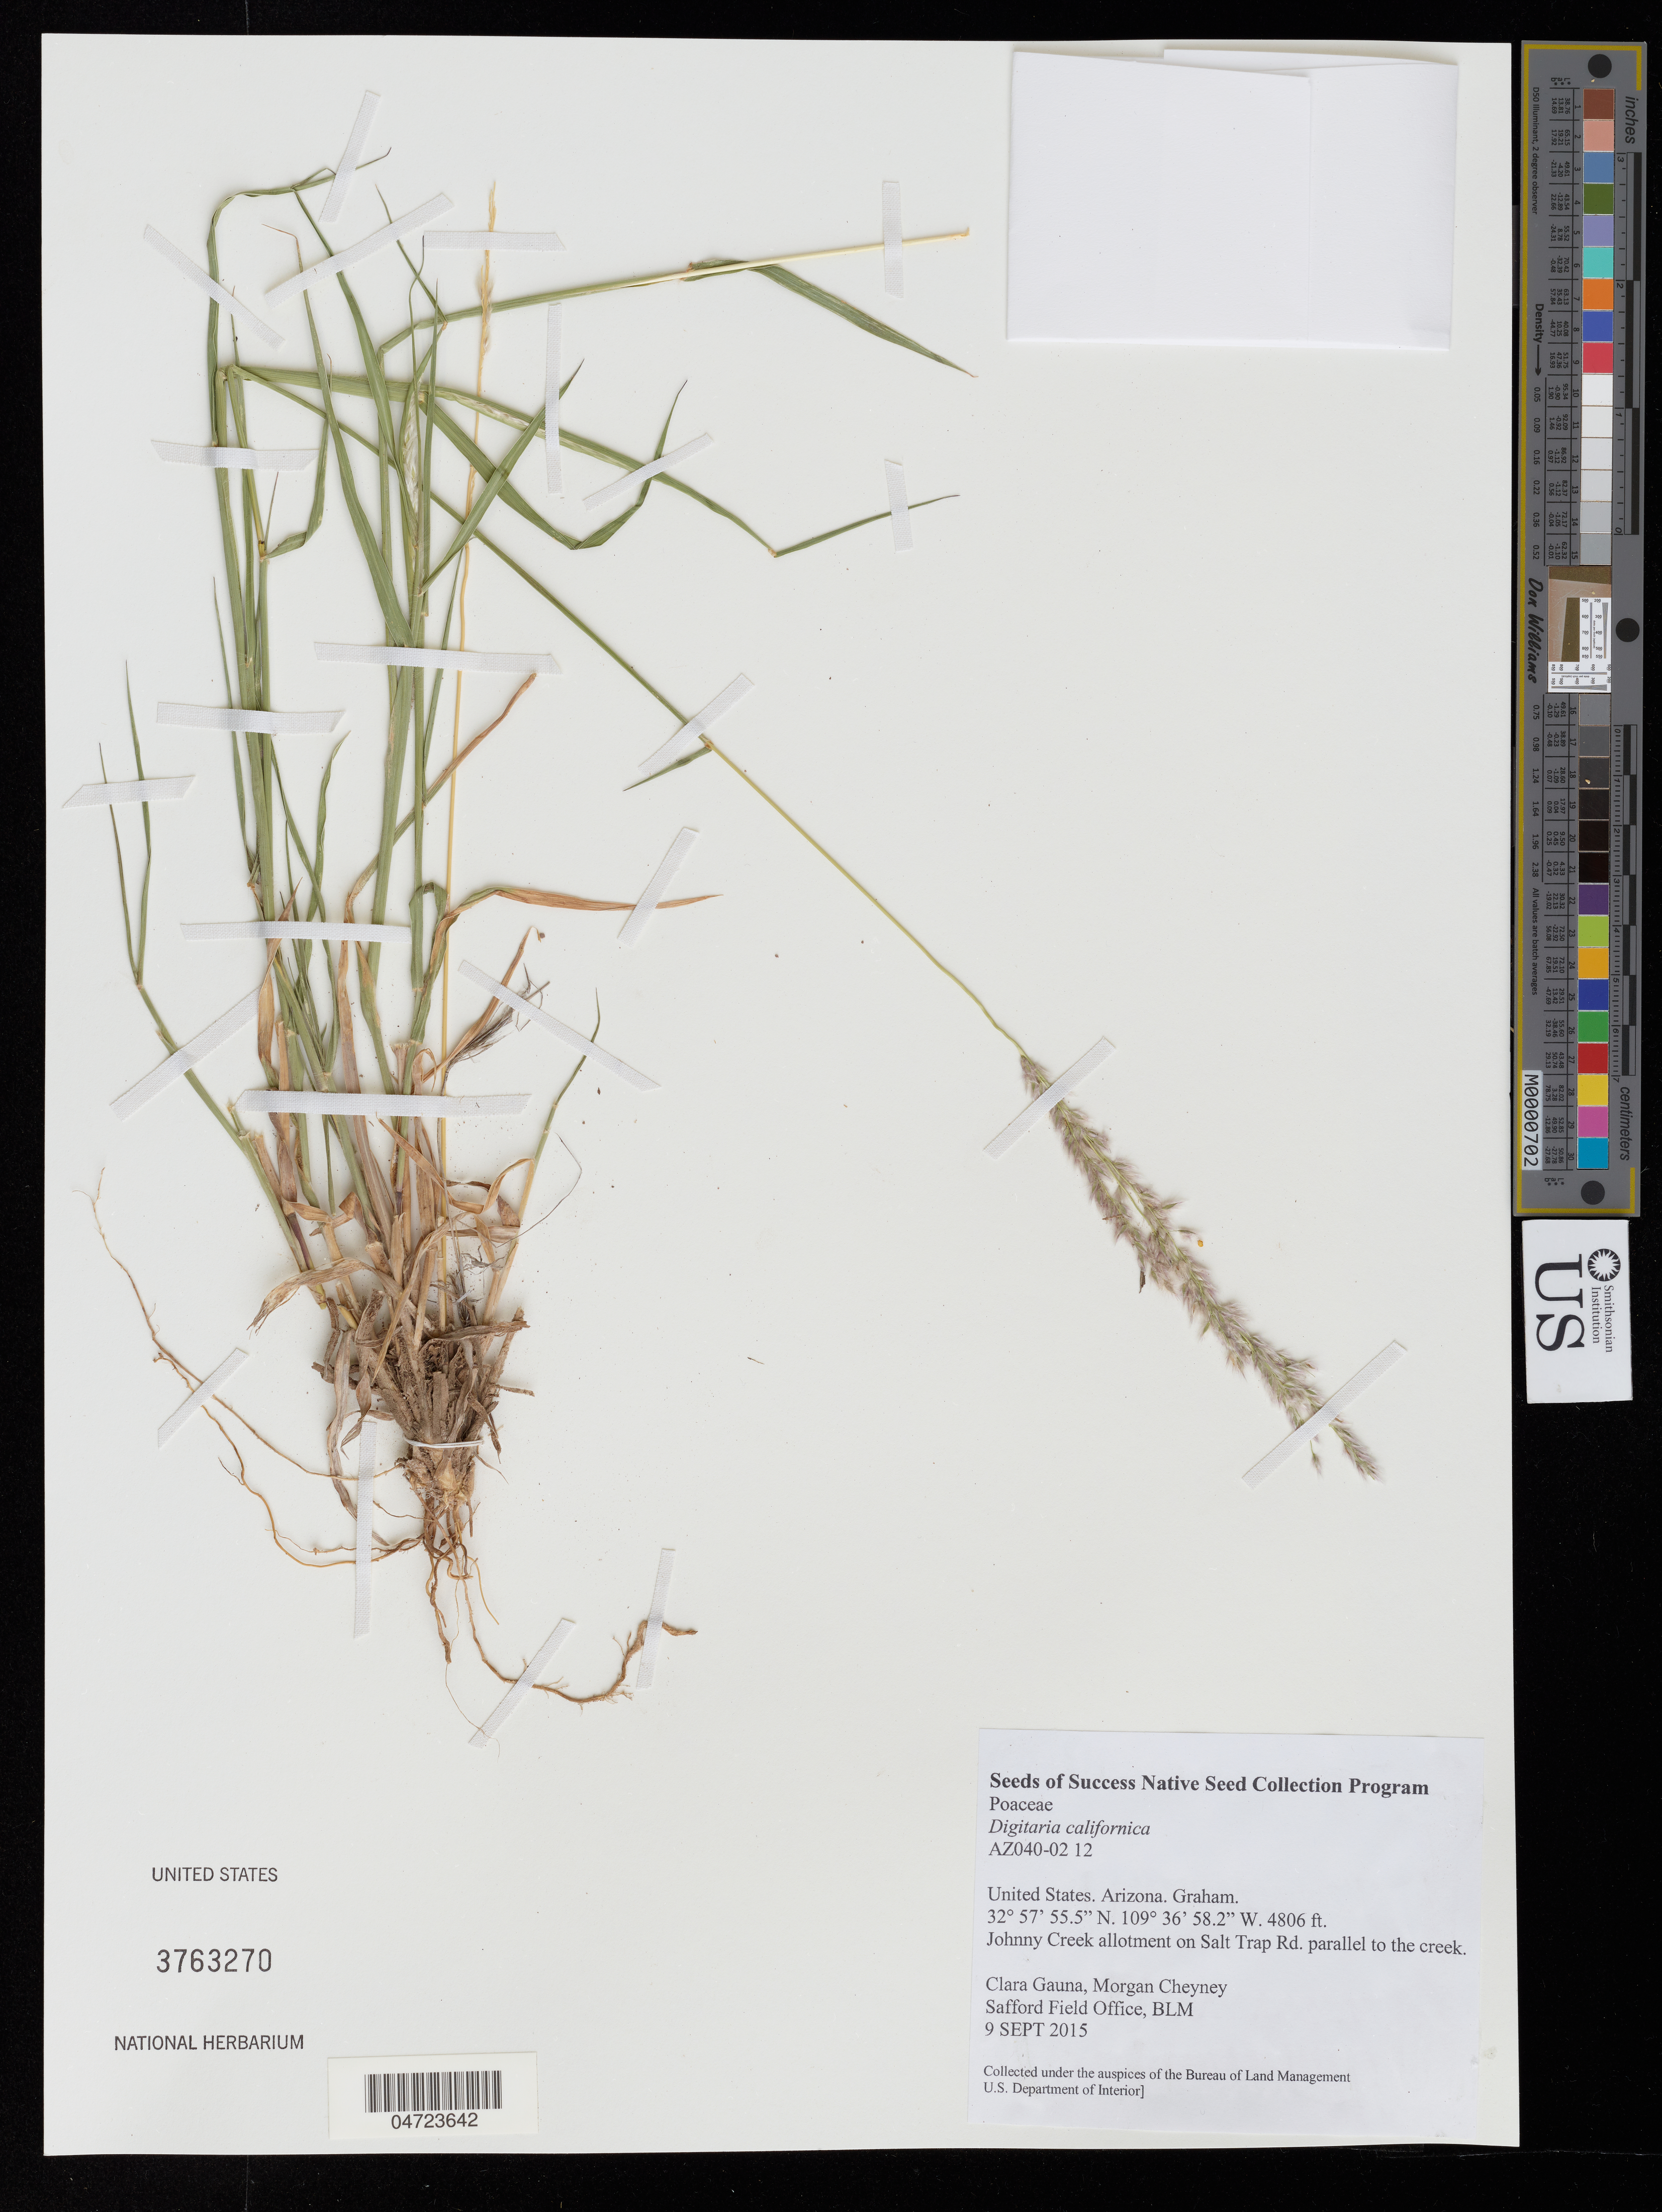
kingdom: Plantae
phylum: Tracheophyta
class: Liliopsida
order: Poales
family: Poaceae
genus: Digitaria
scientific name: Digitaria californica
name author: (Benth.) Henr.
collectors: C. Gauna & M. Cheyney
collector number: AZ040-02 12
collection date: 2015-09-09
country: United States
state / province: Arizona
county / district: Graham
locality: Graham. Johnny Creek allotment on Salt Trap Rd. parallel to the creek.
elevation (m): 1465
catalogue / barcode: US 3763270